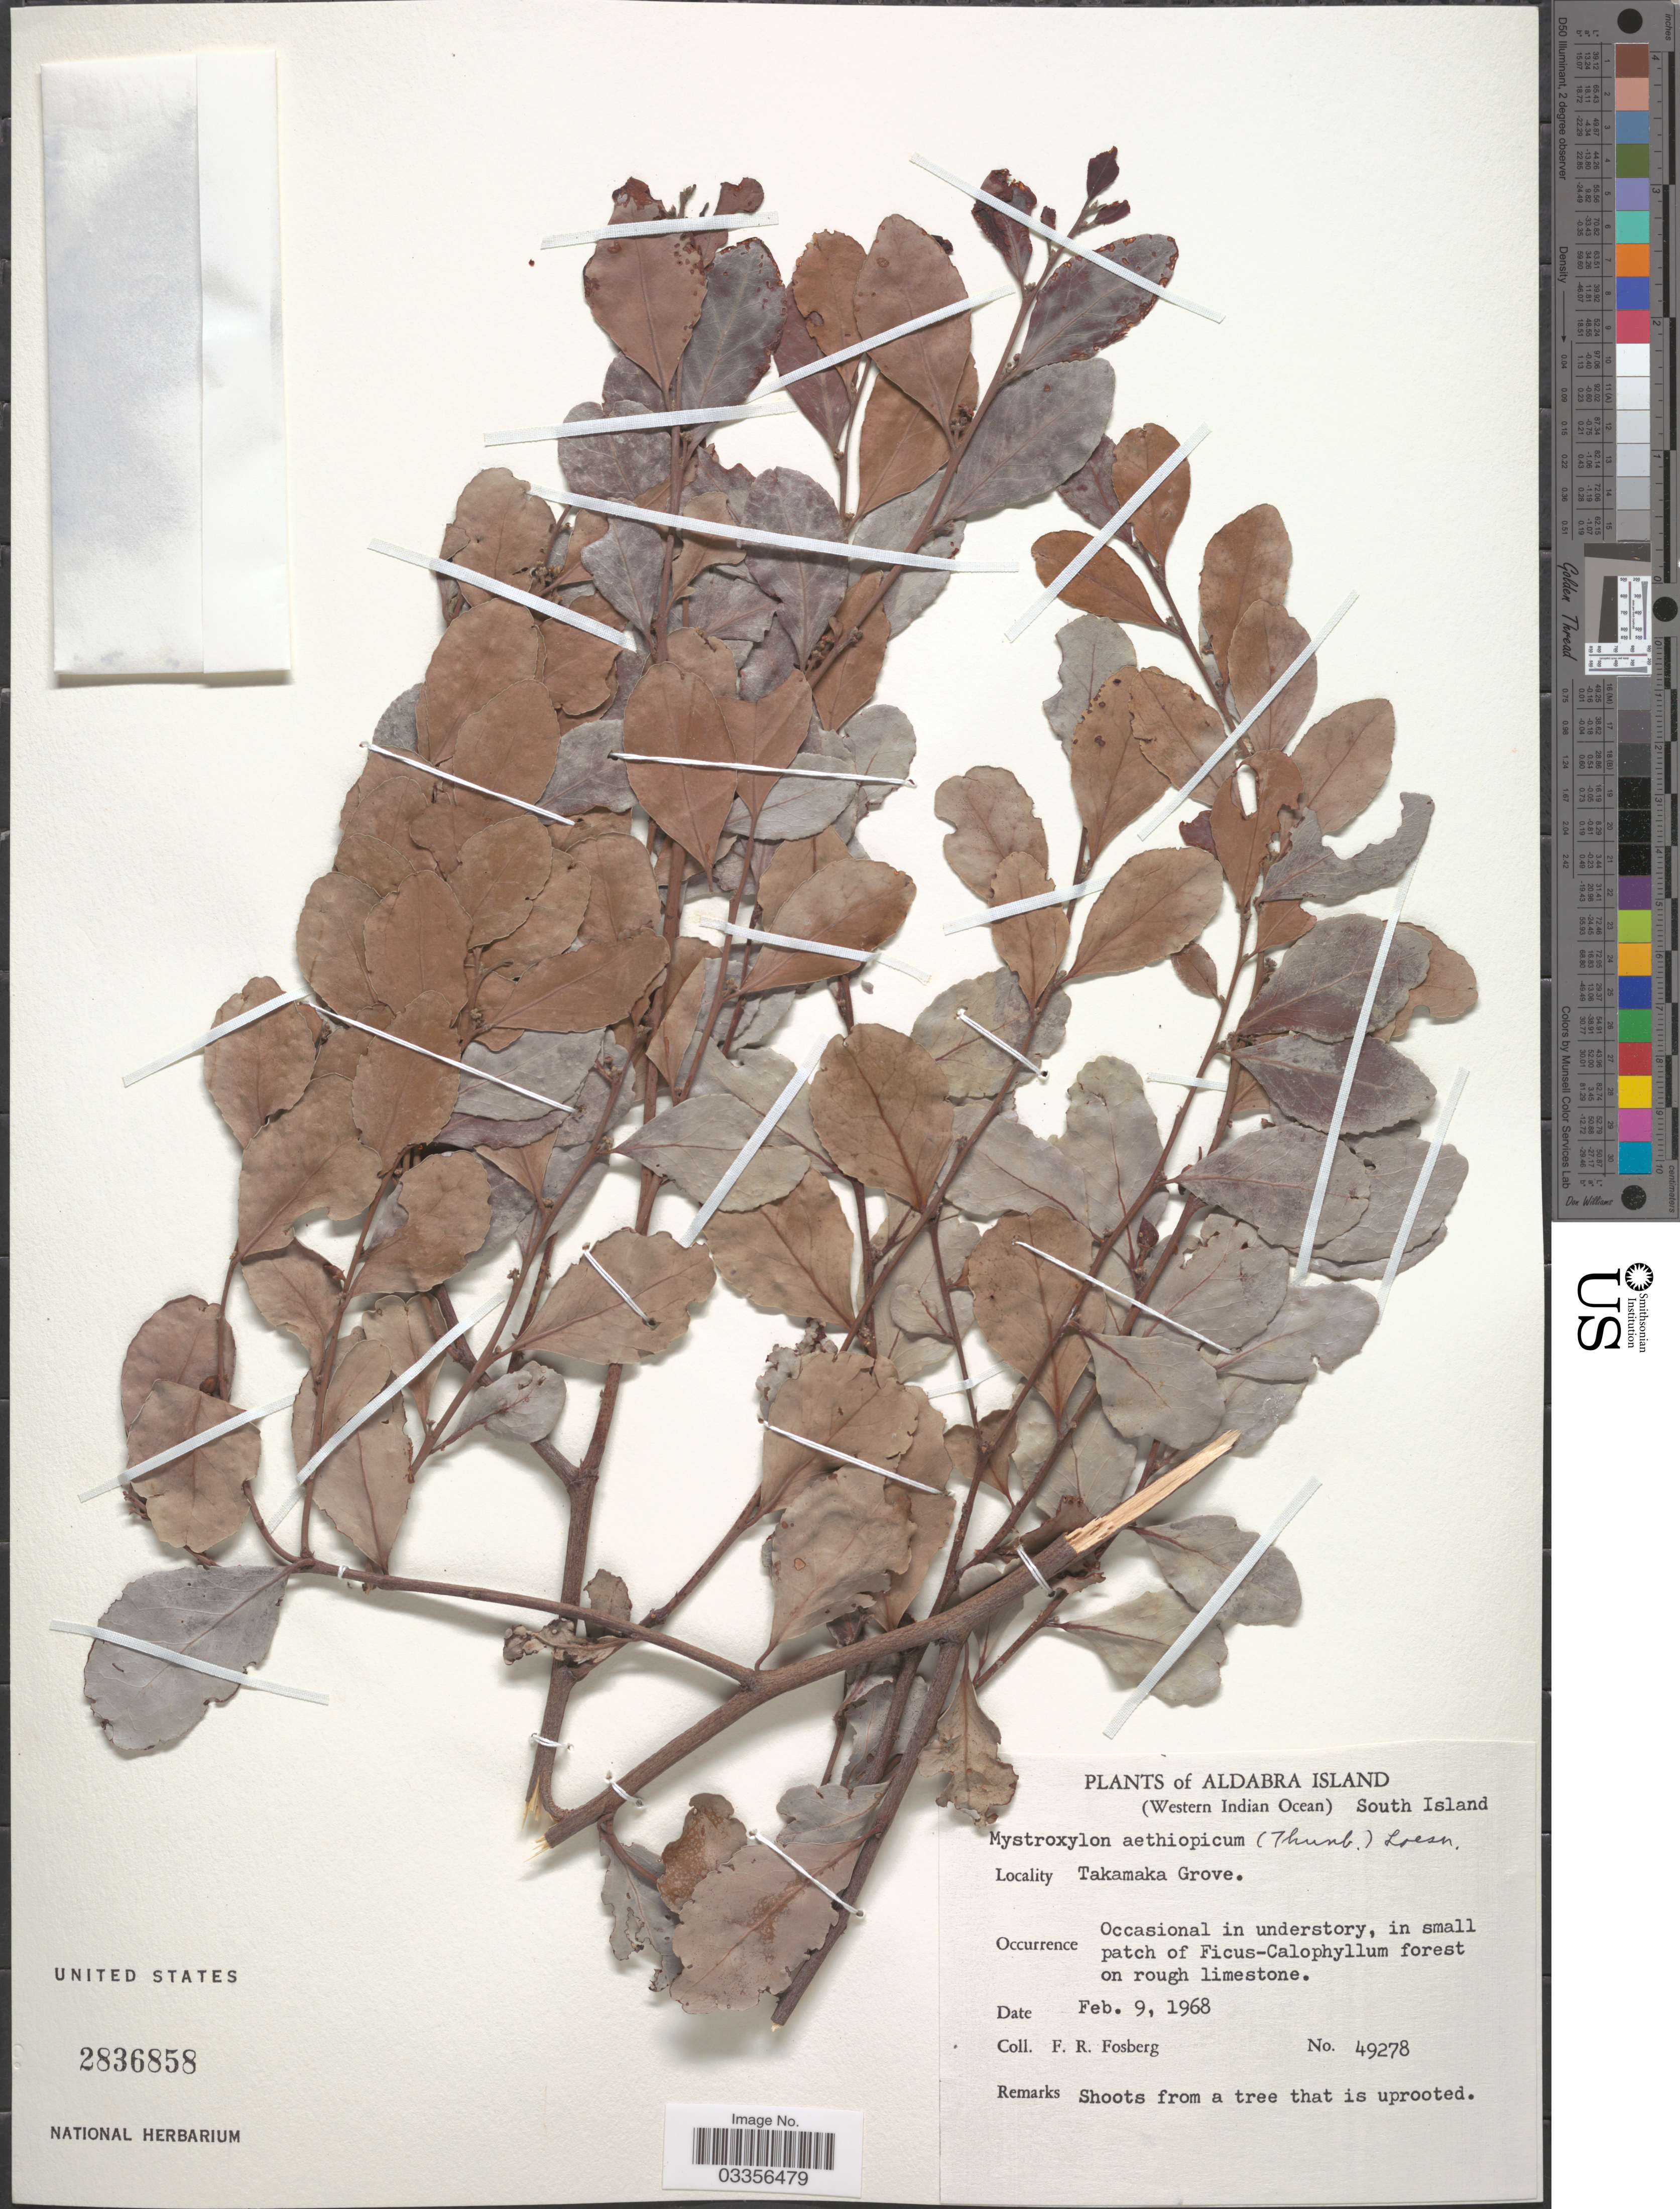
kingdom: Plantae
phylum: Tracheophyta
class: Magnoliopsida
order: Celastrales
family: Celastraceae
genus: Mystroxylon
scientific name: Mystroxylon aethiopicum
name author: (Thunb.) Loes.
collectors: F. R. Fosberg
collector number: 49278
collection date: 1968-02-09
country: Seychelles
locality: Aldabra Island (Western Indian Ocean) South Island, Takamaka Grove.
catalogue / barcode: US 2836858